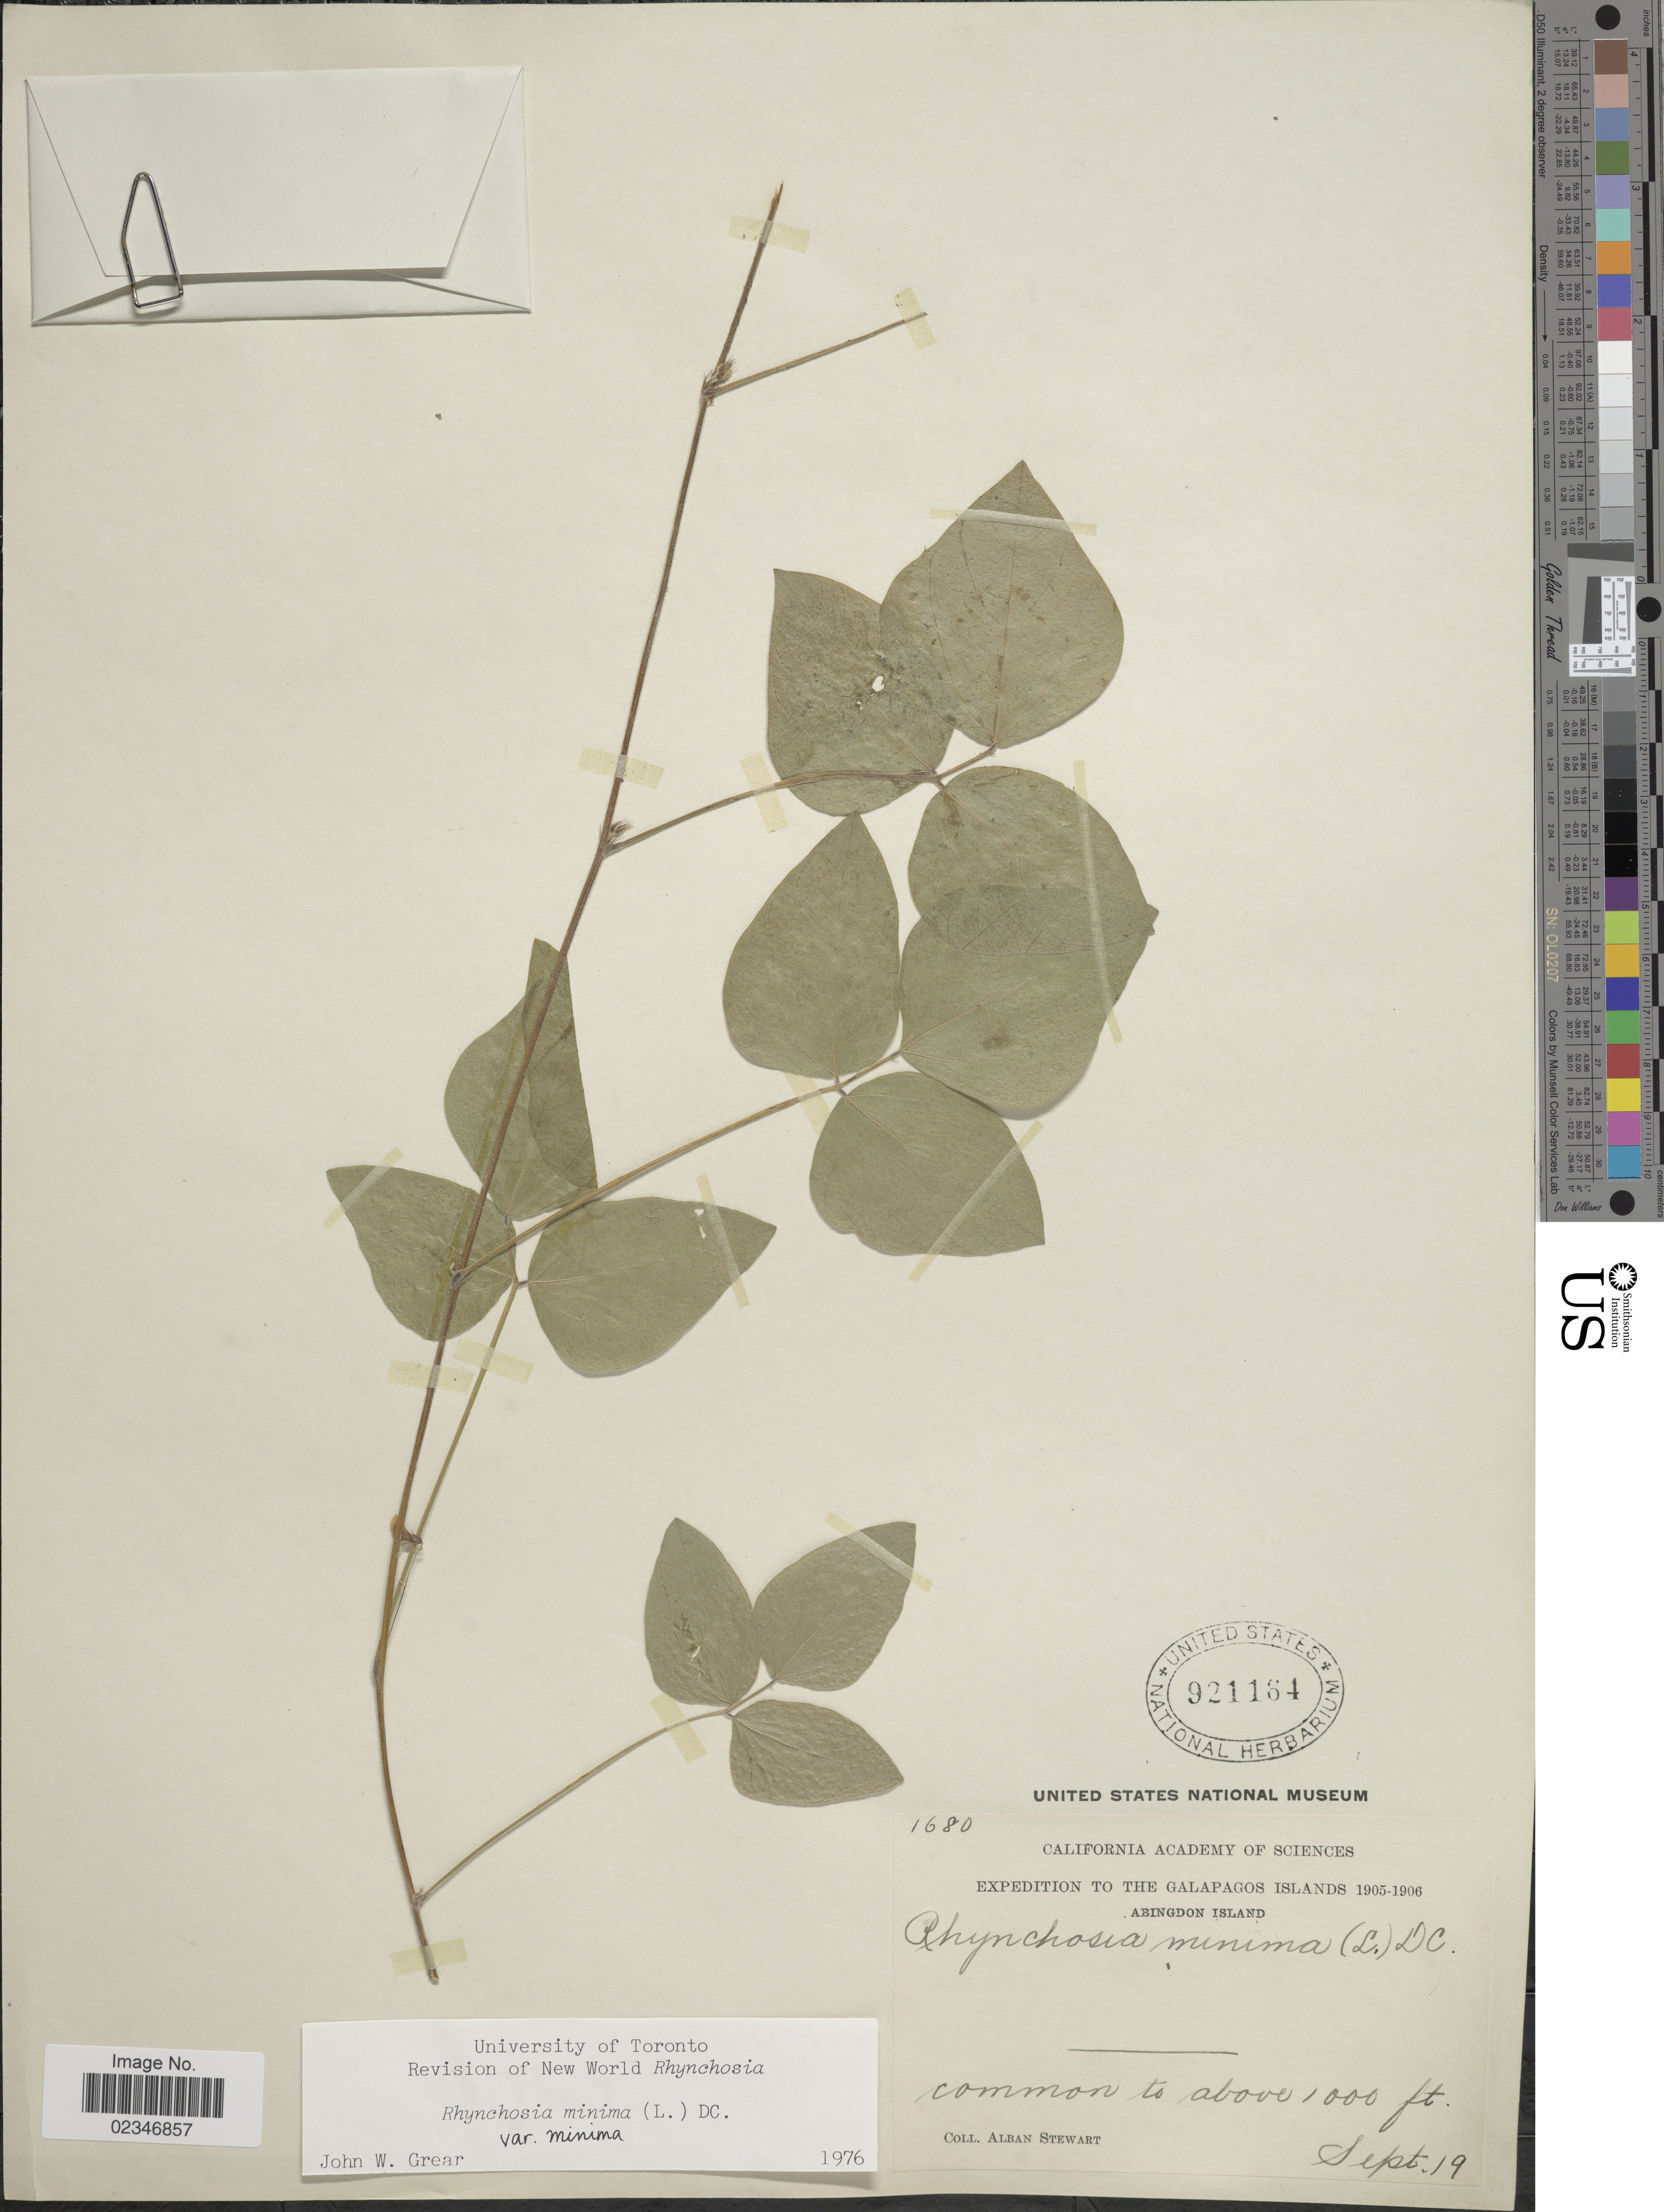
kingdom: Plantae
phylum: Tracheophyta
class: Magnoliopsida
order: Fabales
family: Fabaceae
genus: Rhynchosia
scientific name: Rhynchosia minima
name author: (L.) DC.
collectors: A. Stewart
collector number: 1680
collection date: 1905-09-19/1906-09-19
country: Ecuador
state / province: Colón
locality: The Galapagos Islands, Abingdon Island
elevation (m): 305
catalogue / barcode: US 921164